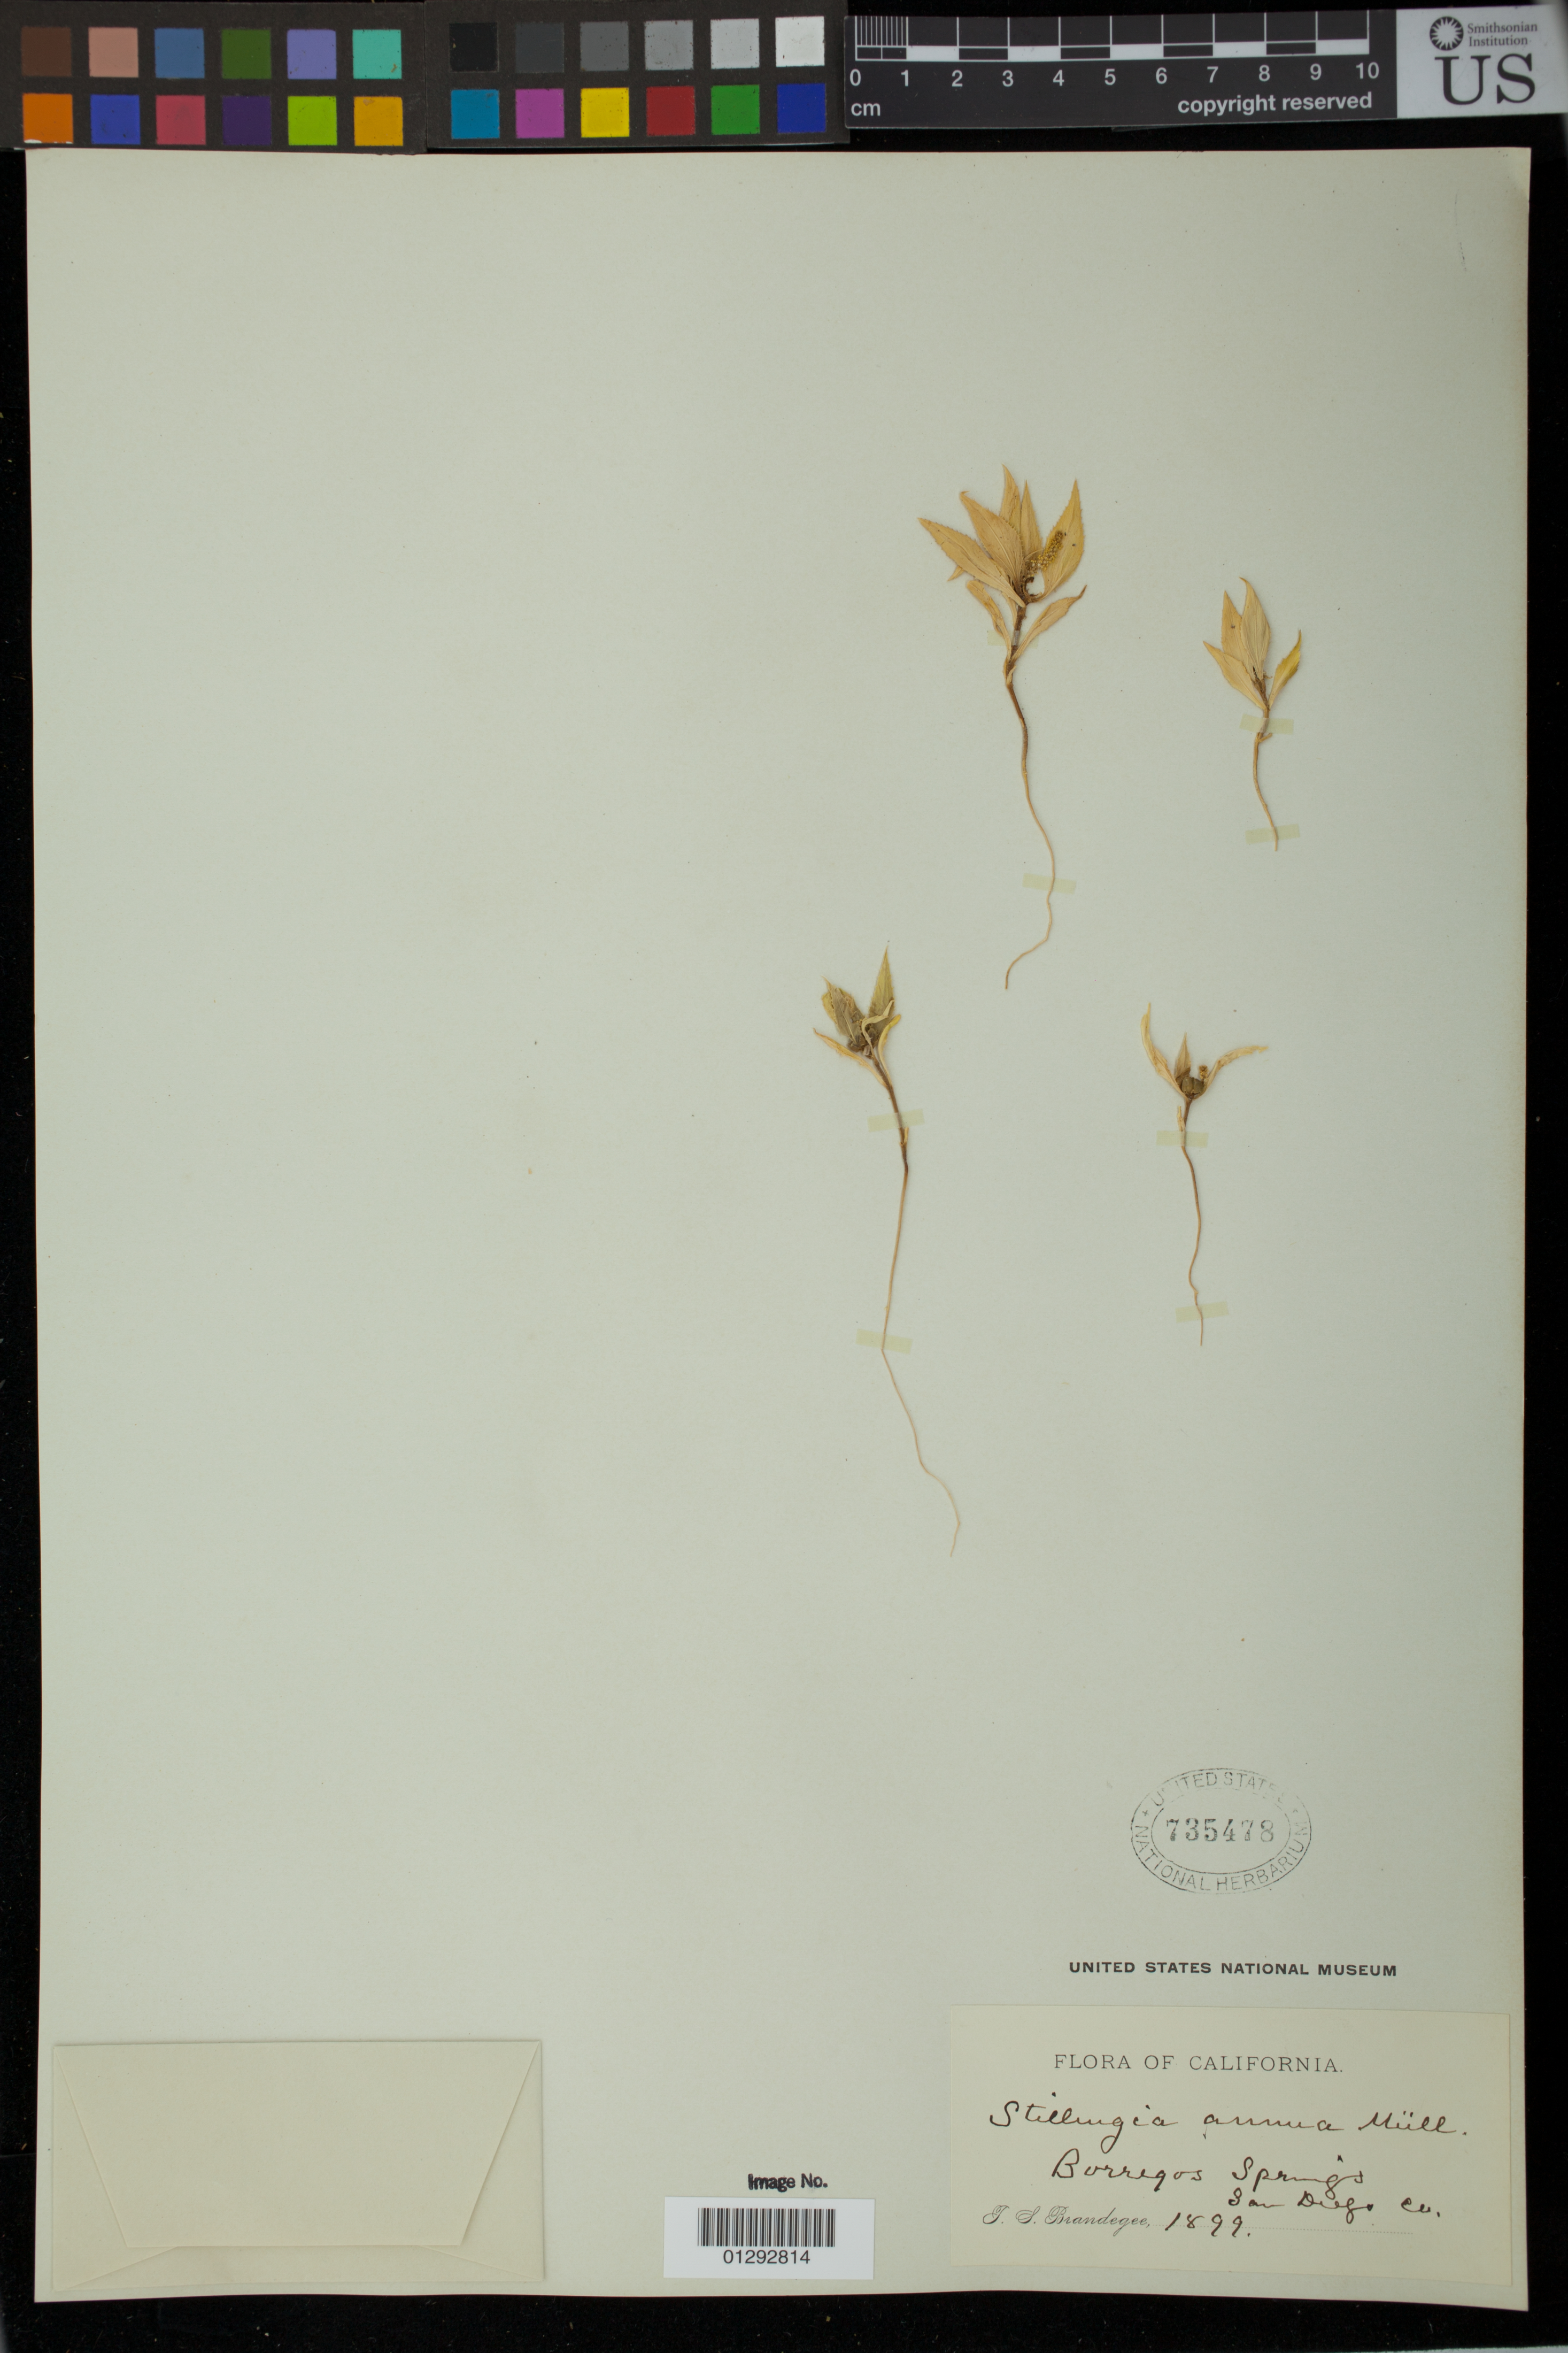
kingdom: Plantae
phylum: Tracheophyta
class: Magnoliopsida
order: Malpighiales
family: Euphorbiaceae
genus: Stillingia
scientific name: Stillingia spinulosa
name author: Torr.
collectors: T. S. Brandegee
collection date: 1899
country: United States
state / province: California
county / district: San Diego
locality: San Diego Co.: Borregos Springs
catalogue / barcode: US 735478